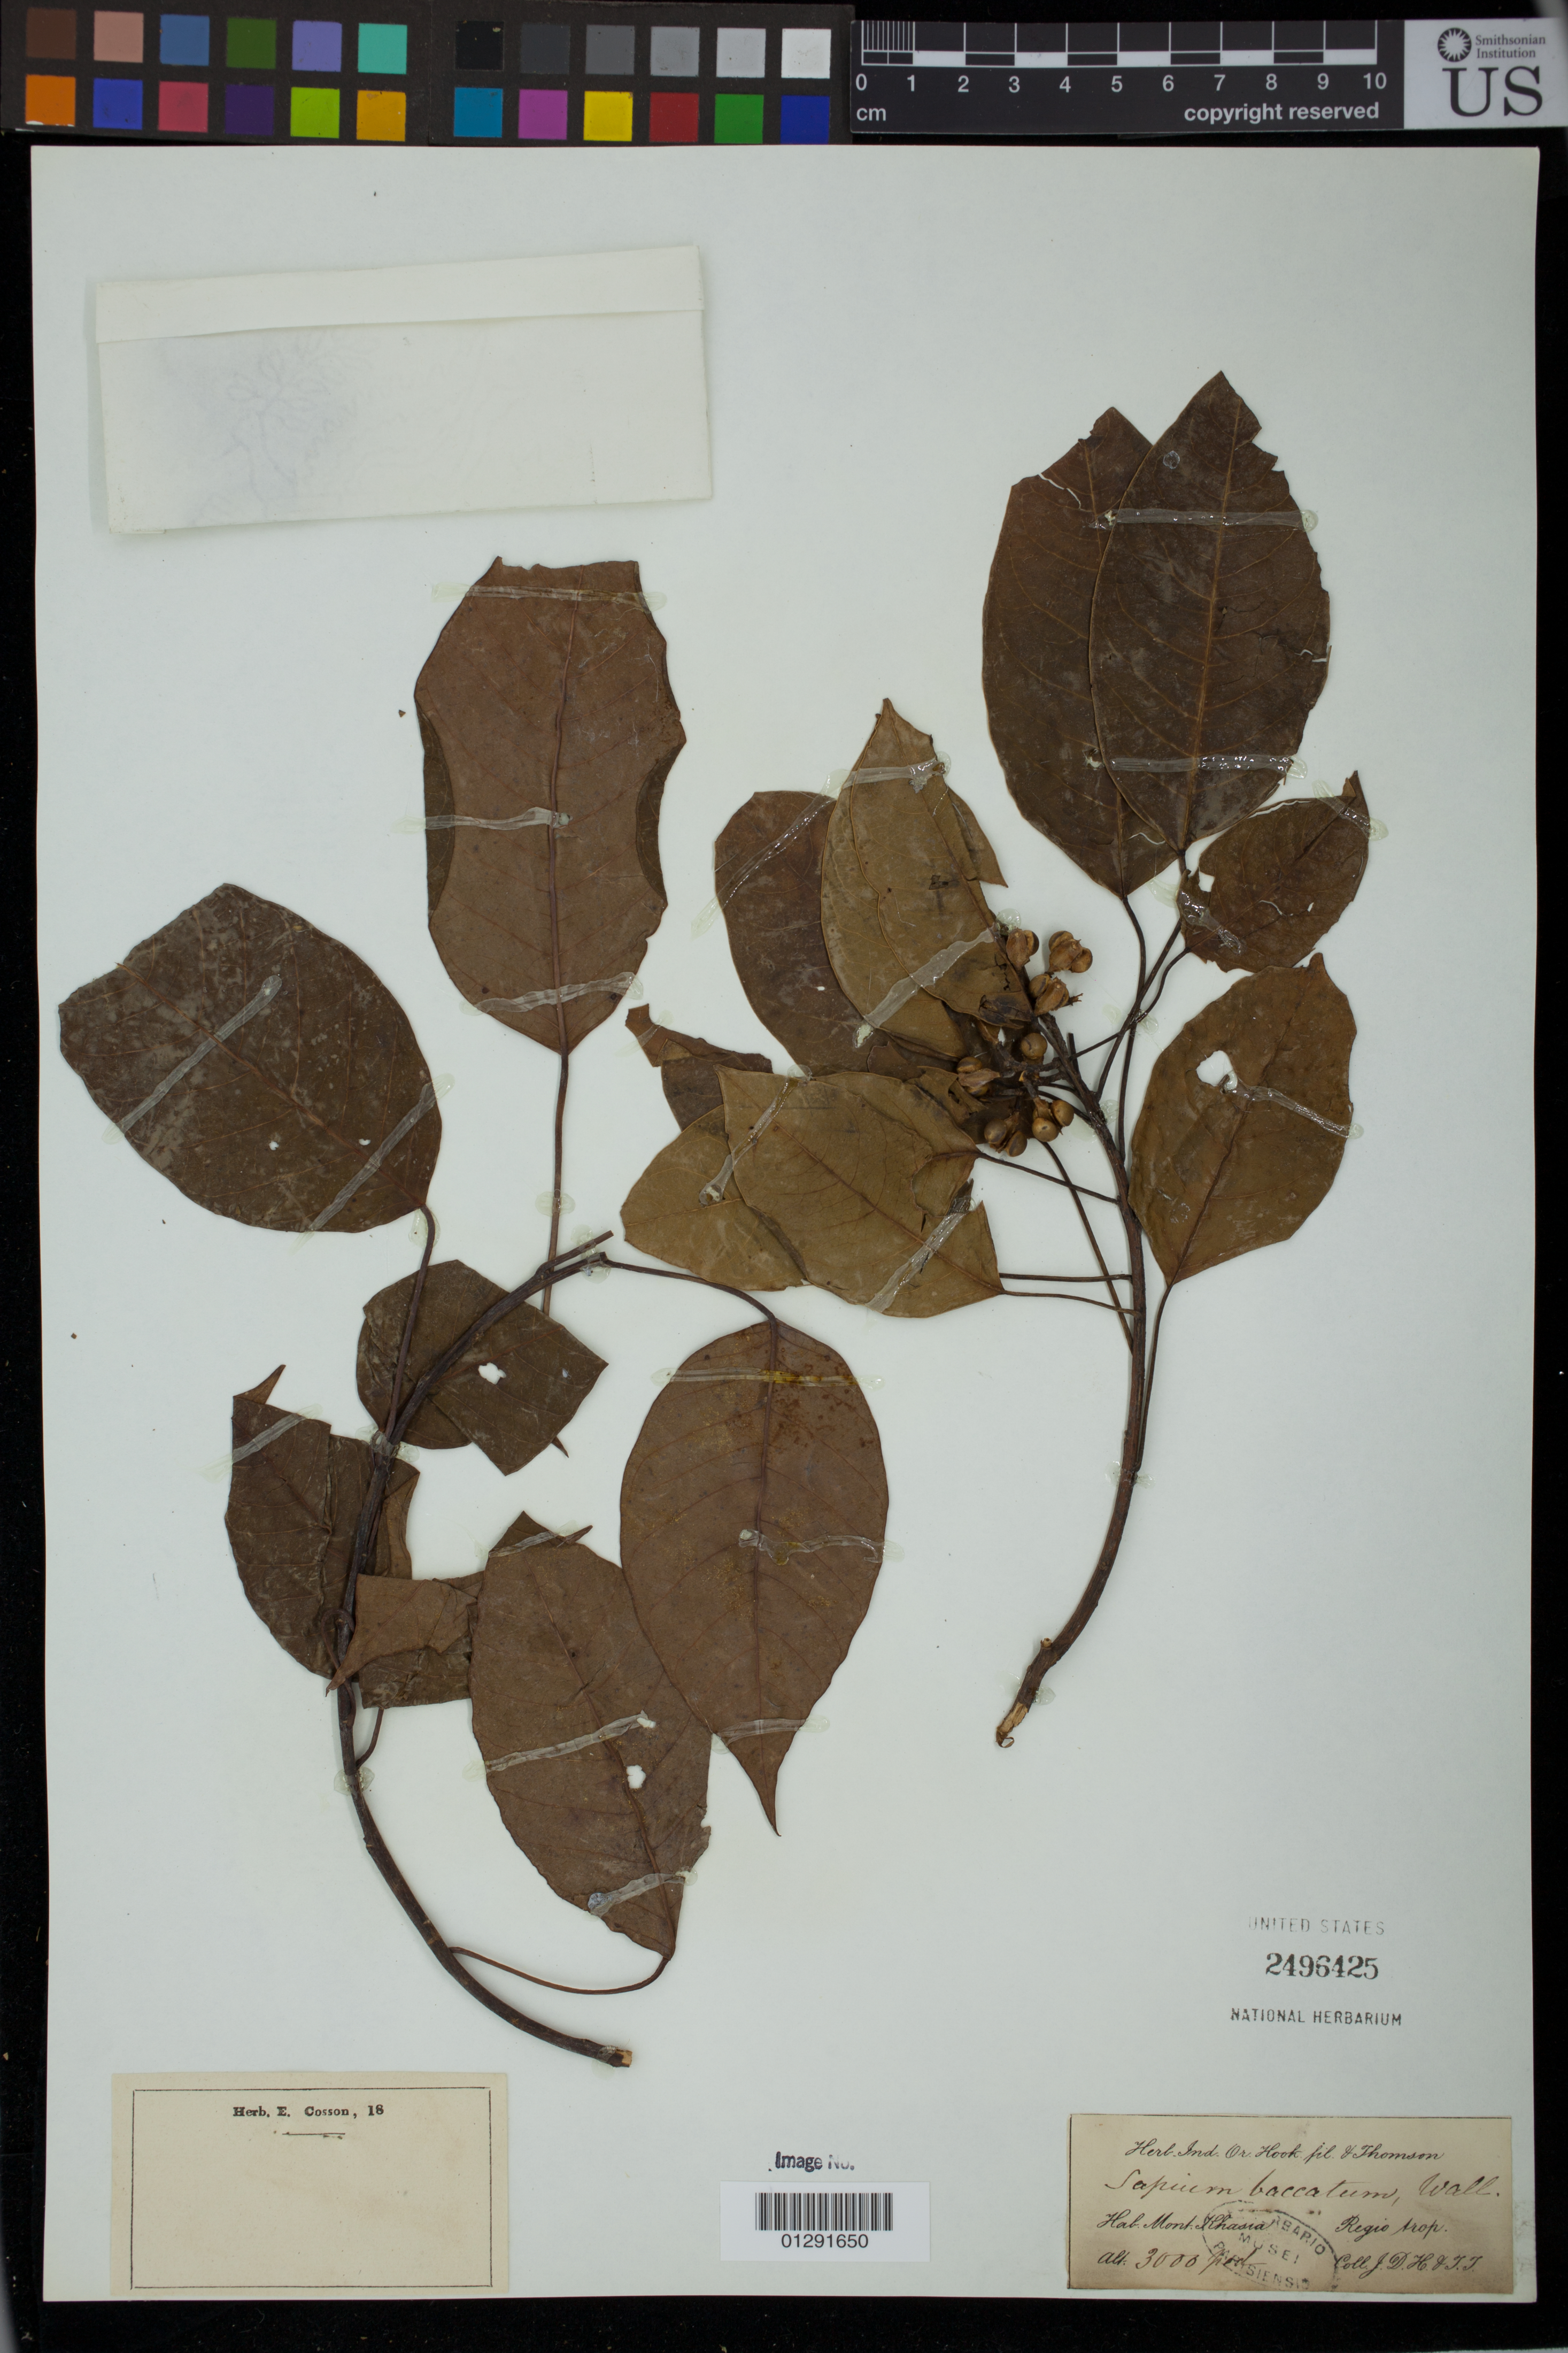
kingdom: Plantae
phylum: Tracheophyta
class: Magnoliopsida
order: Malpighiales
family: Euphorbiaceae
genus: Sapium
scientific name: Sapium baccatum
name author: Roxb.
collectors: J. D. Hooker & T. Thomson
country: India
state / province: Meghalaya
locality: Mont Khasia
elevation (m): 914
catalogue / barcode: US 2496425